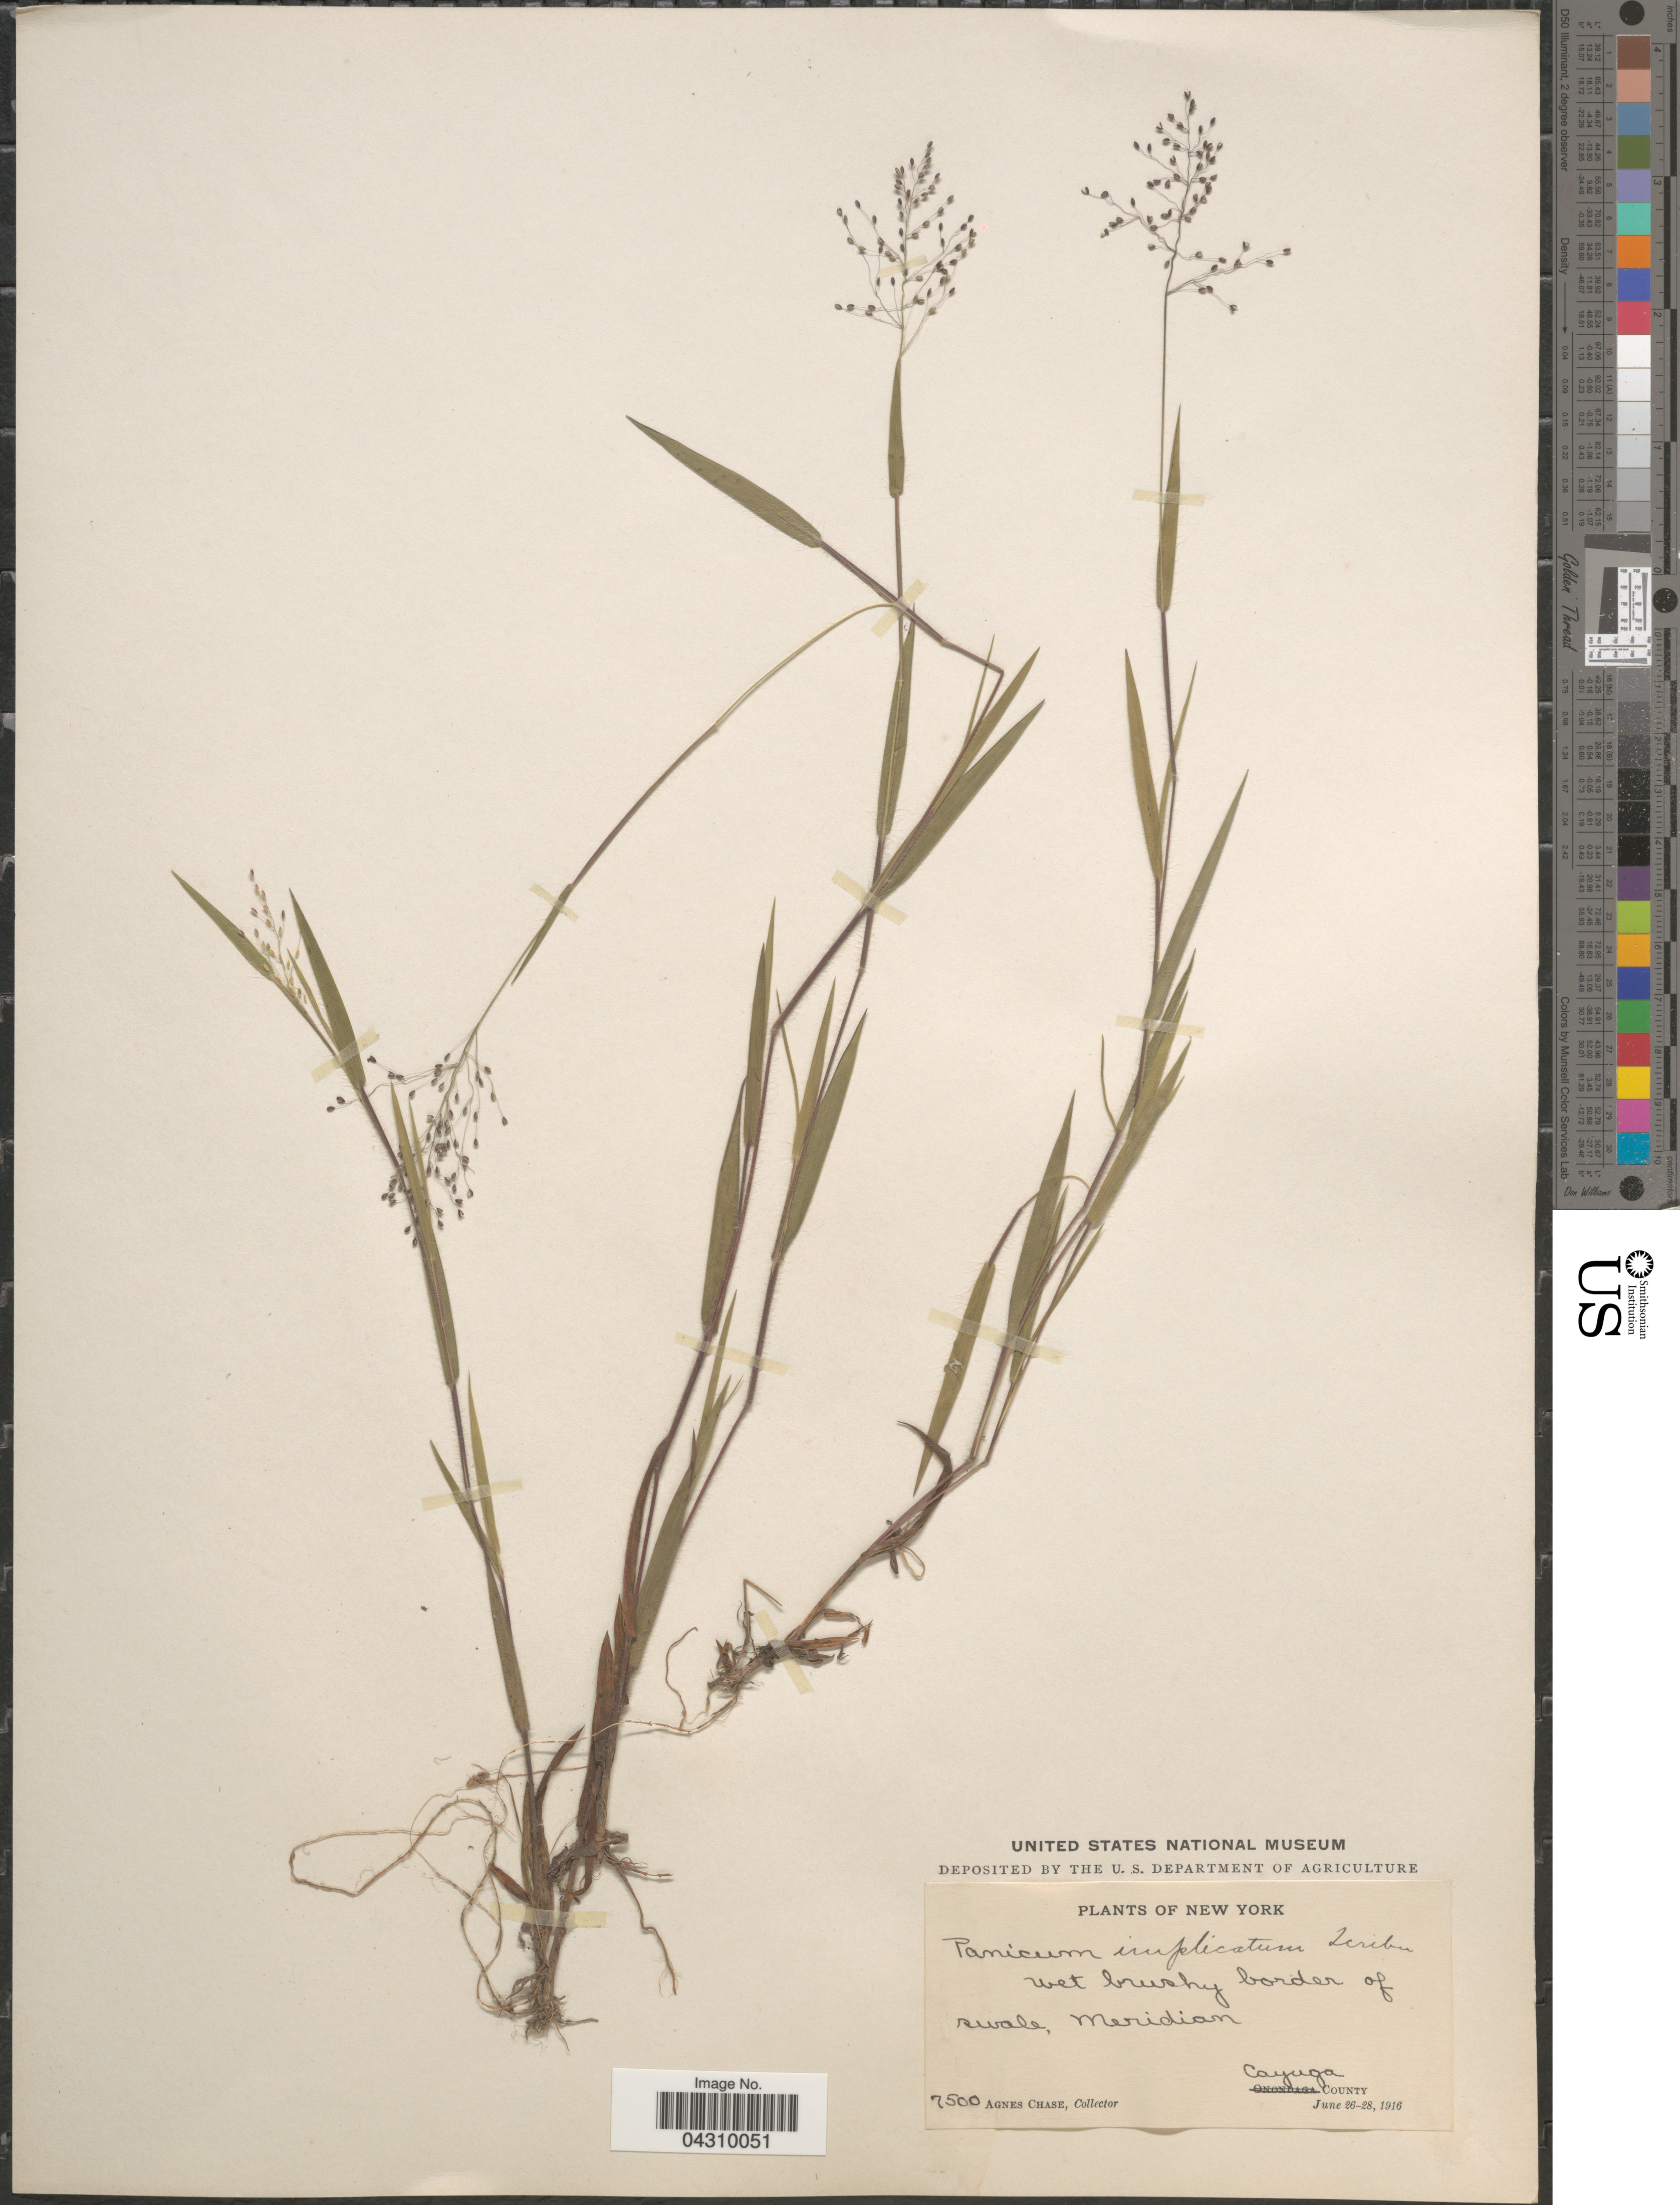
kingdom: Plantae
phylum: Tracheophyta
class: Liliopsida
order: Poales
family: Poaceae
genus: Dichanthelium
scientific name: Dichanthelium acuminatum var. acuminatum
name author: (Sw.) Gould & C.A. Clark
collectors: A. Chase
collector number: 7500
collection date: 1916-06-26/1916-06-28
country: United States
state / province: New York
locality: Cayuga County.